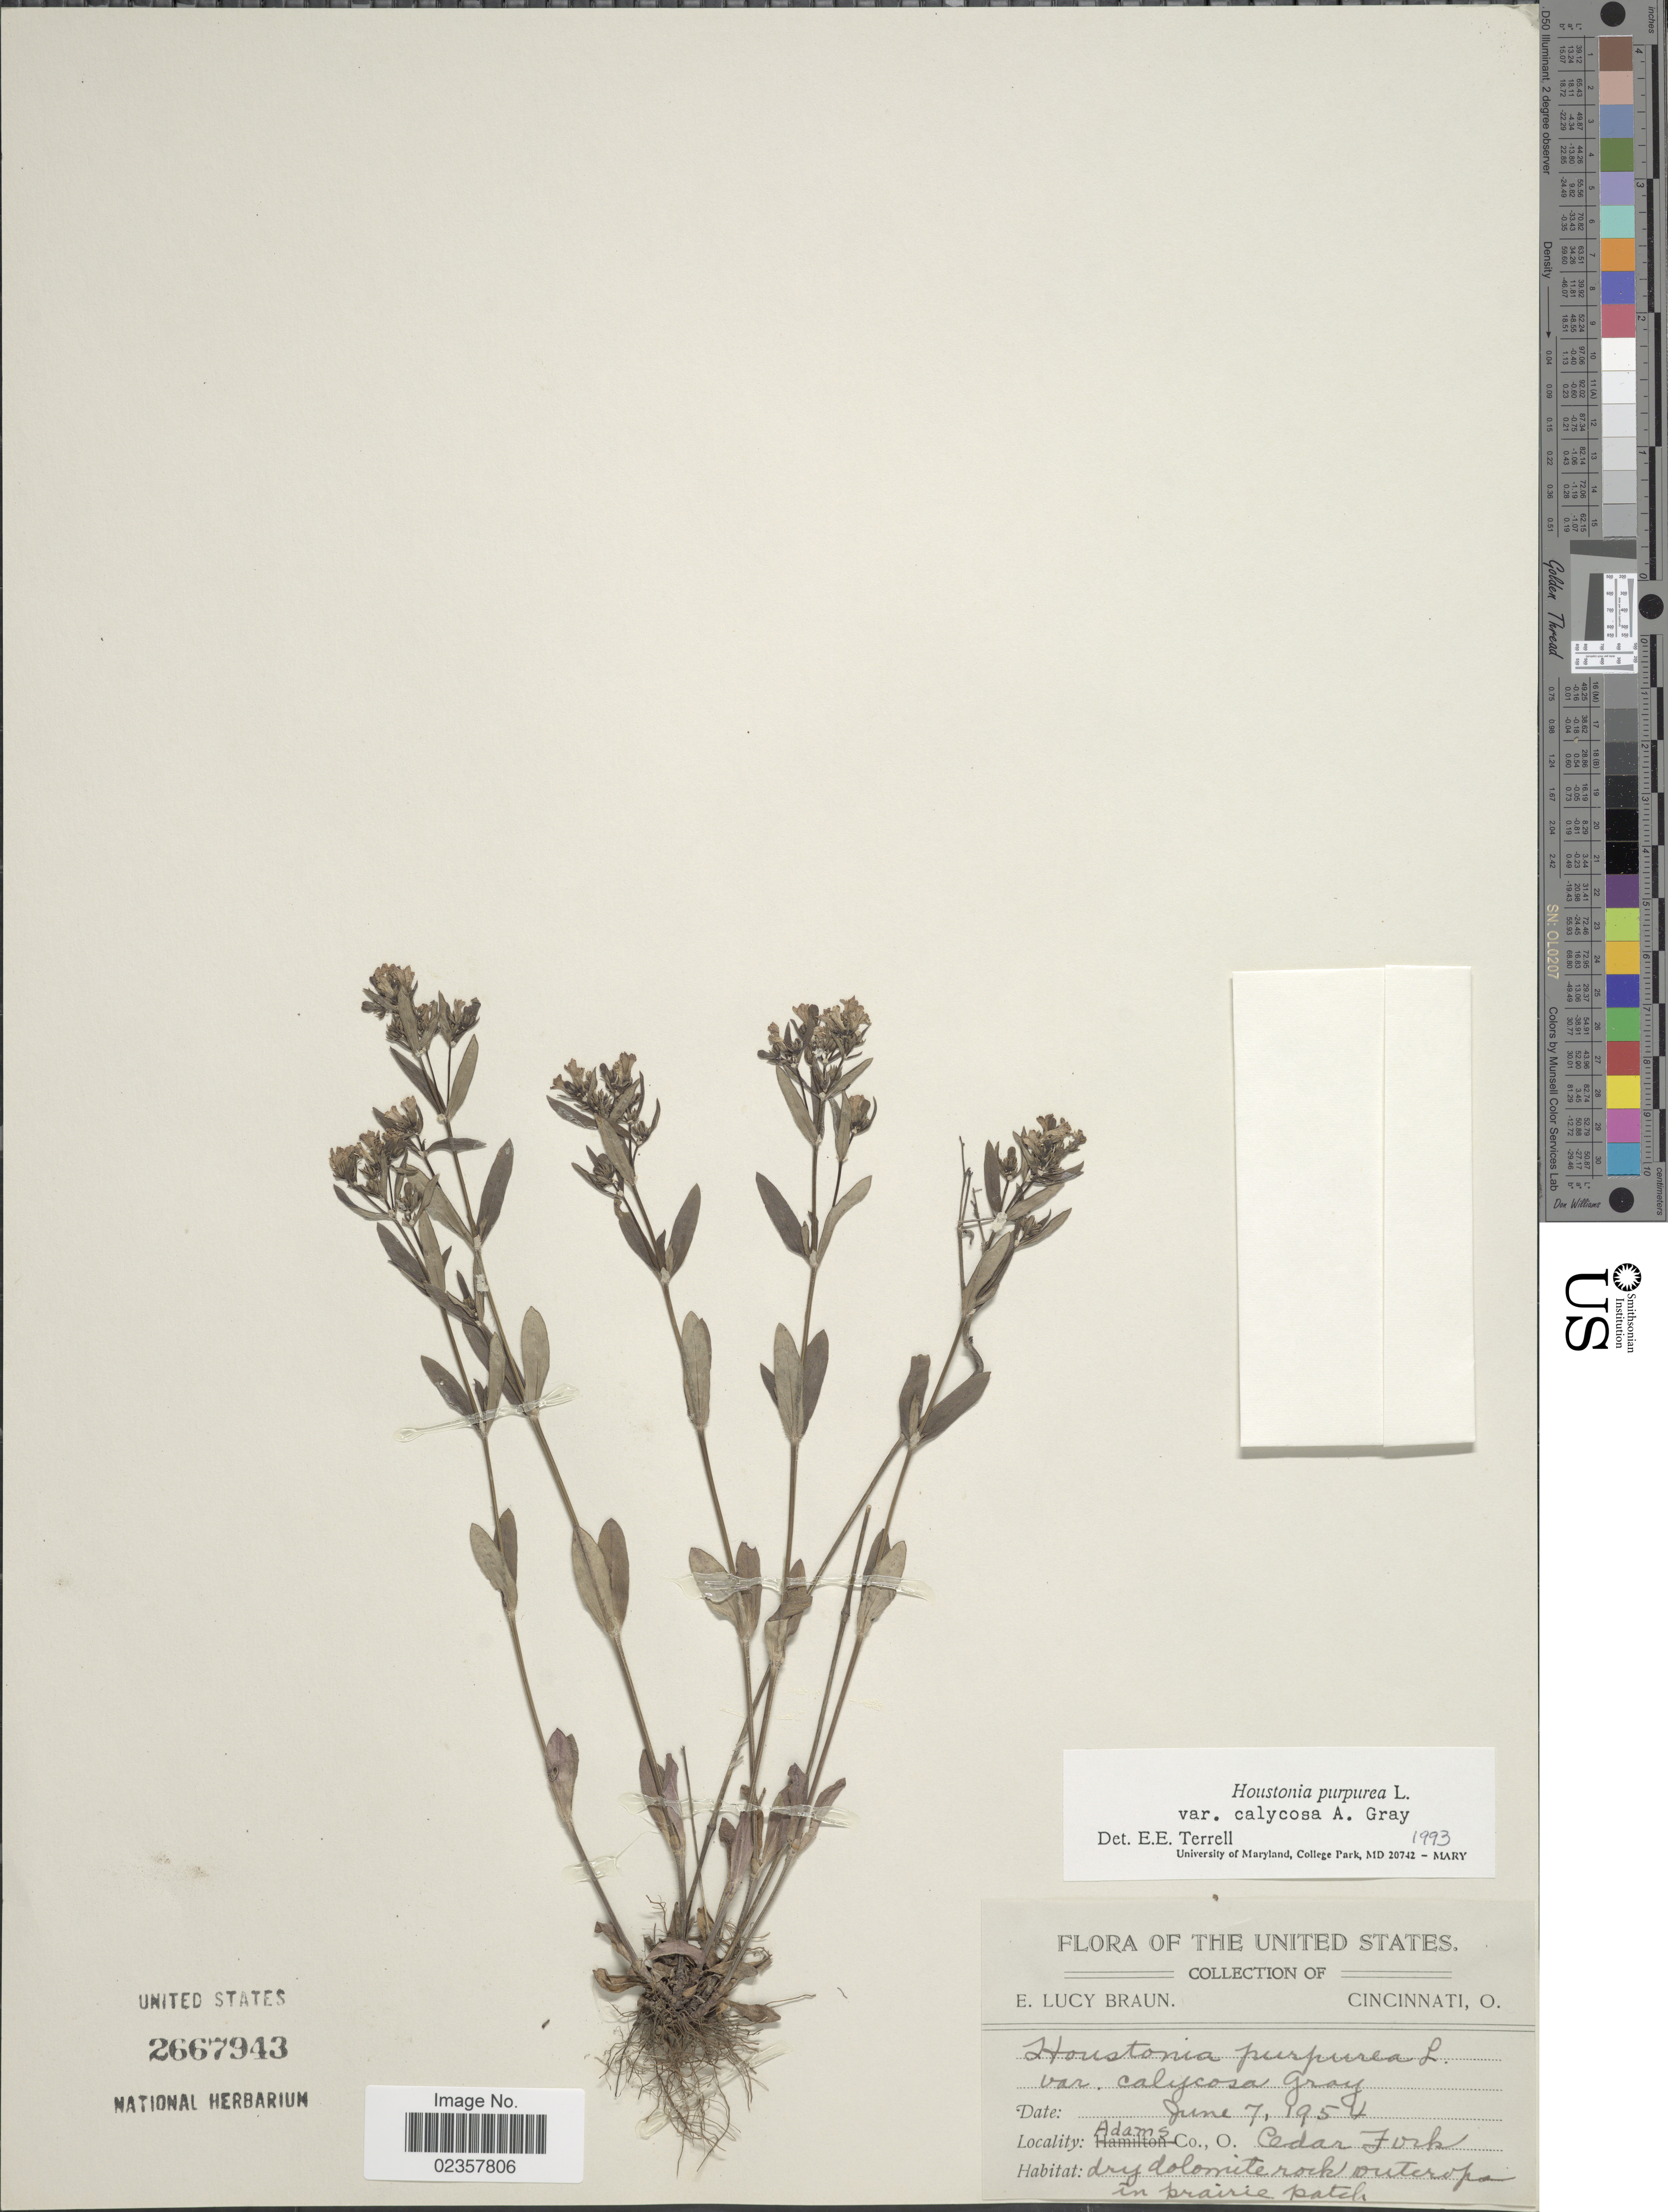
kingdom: Plantae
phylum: Tracheophyta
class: Magnoliopsida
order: Gentianales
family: Rubiaceae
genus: Houstonia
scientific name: Houstonia purpurea var. calycosa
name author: A. Gray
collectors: E. L. Braun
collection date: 1954-06-07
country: United States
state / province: Ohio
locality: Adams Co., O. Cedar Fork.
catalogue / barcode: US 2667943